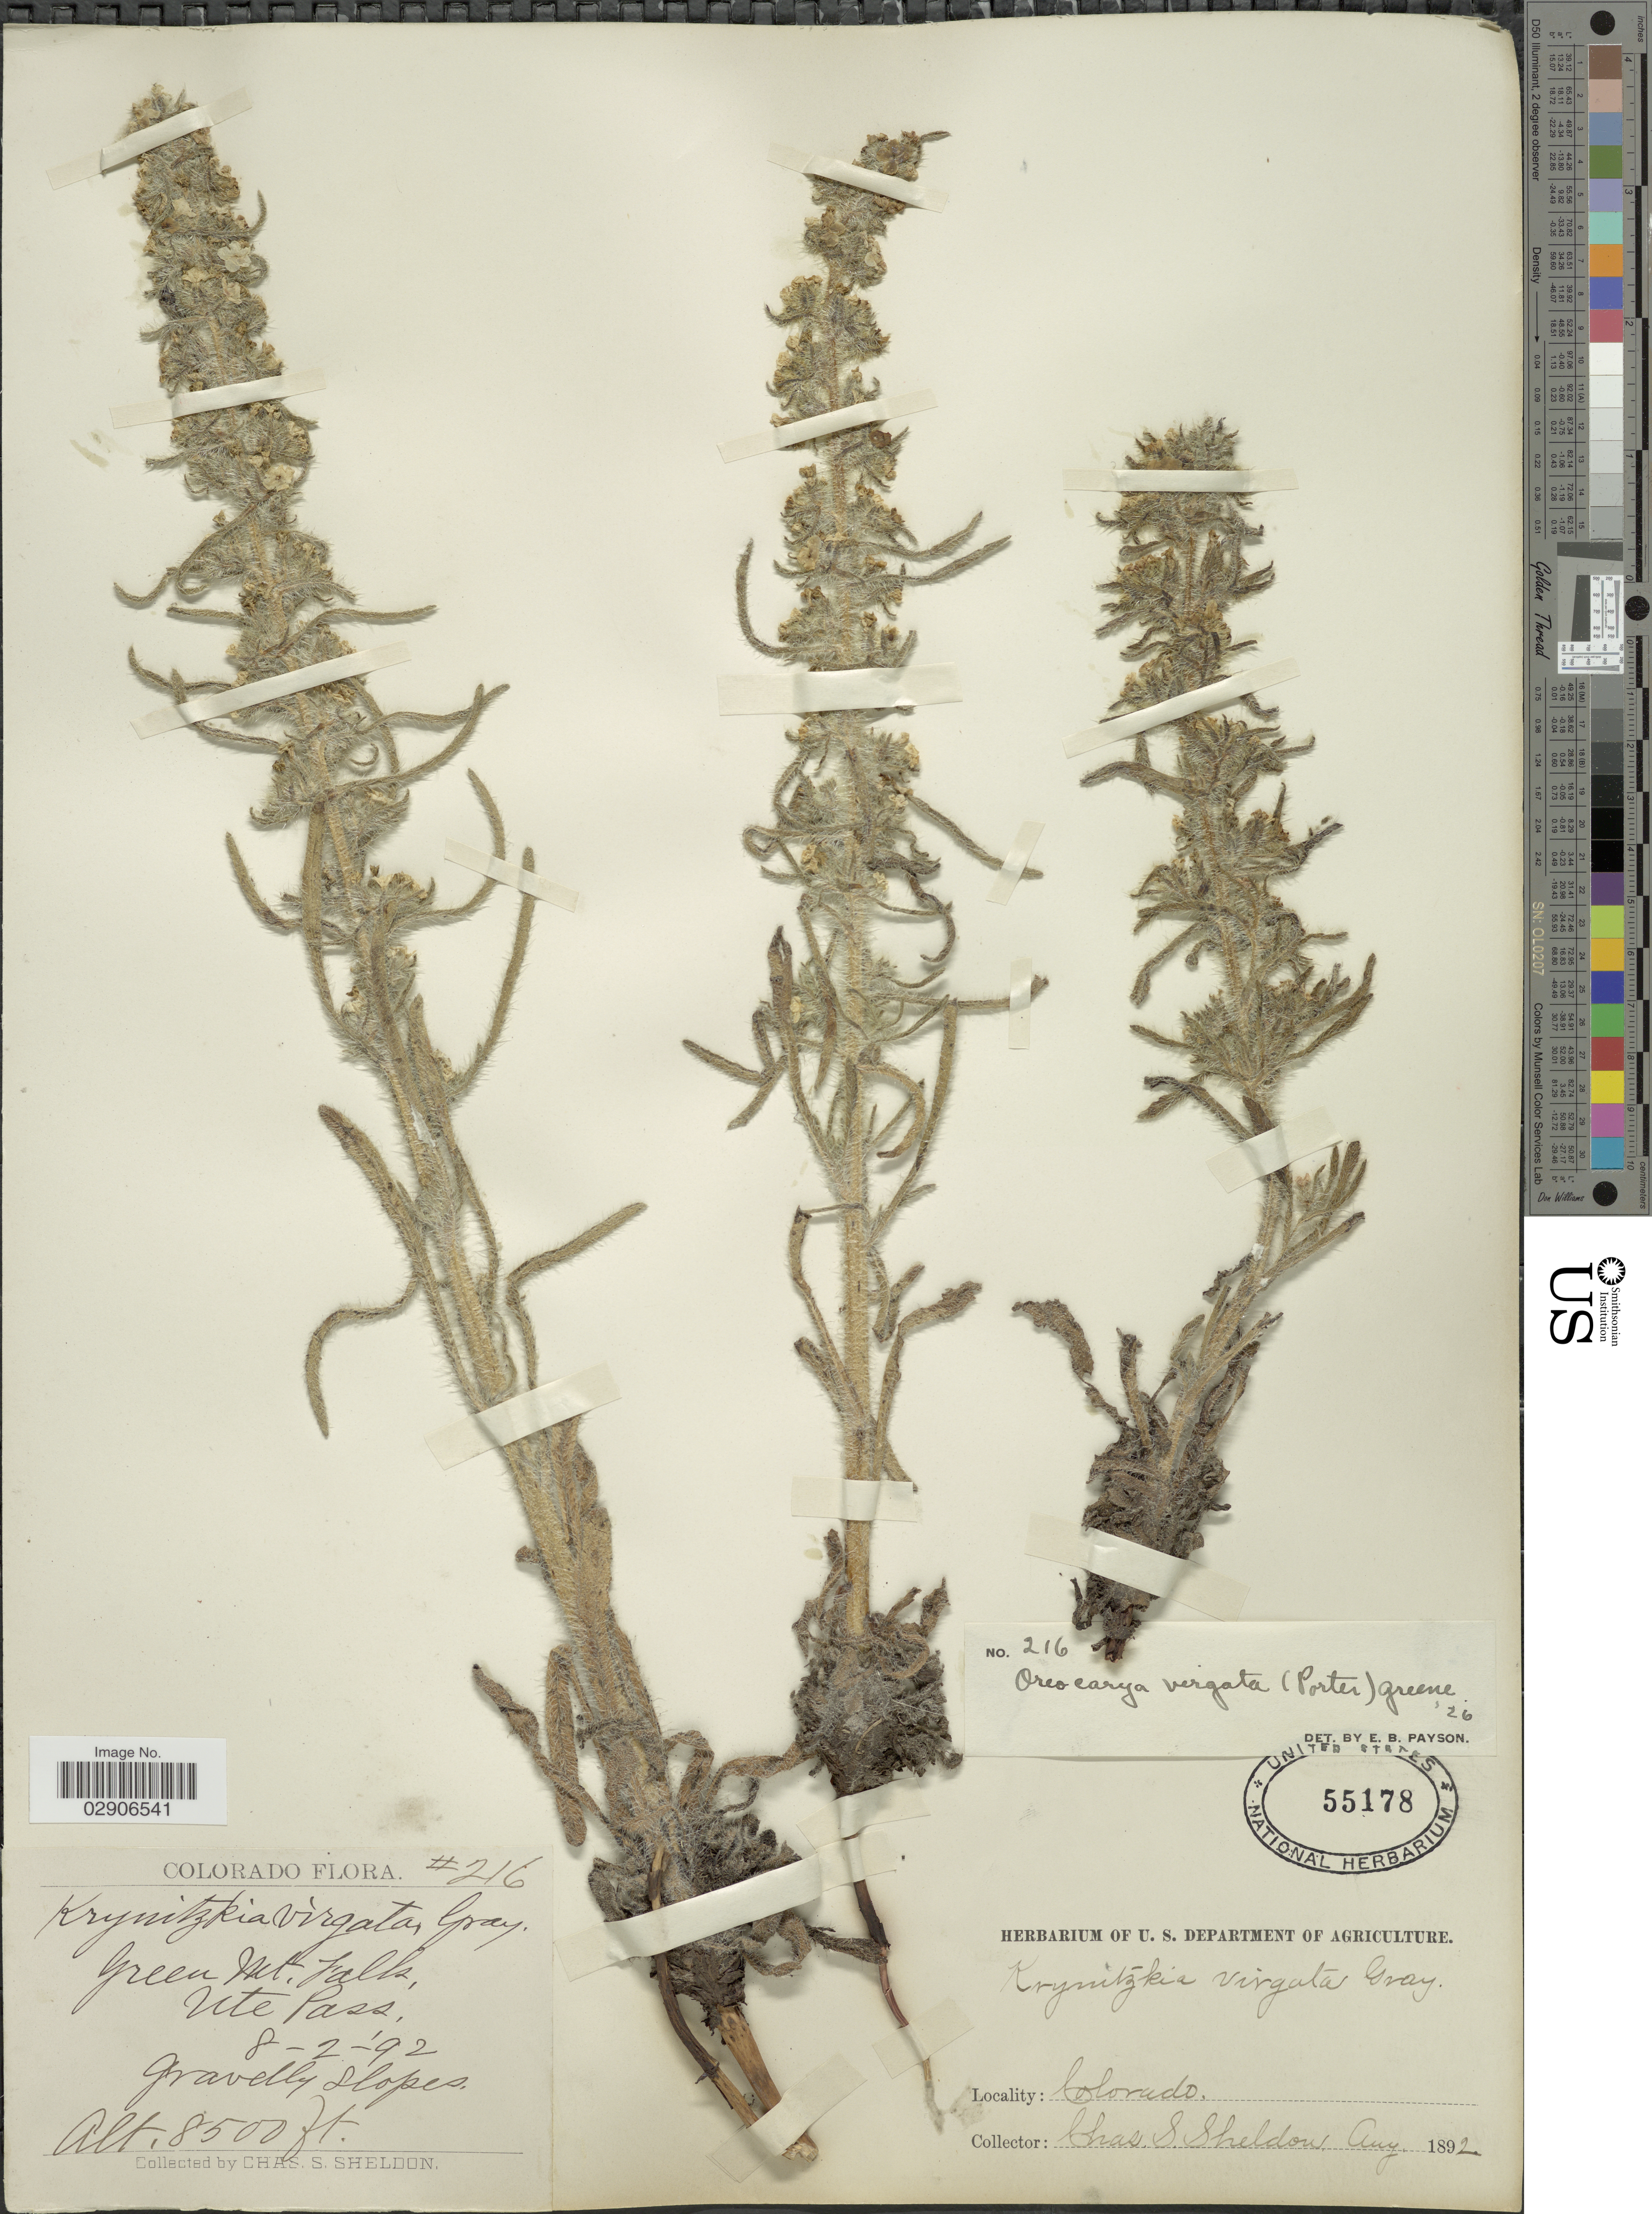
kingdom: Plantae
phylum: Tracheophyta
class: Magnoliopsida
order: Boraginales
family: Boraginaceae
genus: Oreocarya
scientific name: Oreocarya virgata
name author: (Porter) Greene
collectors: C. S. Sheldon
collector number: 216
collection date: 1892-08-02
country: United States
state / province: Colorado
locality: Green Mt. Falls, Ute Pass. Gravelly slopes.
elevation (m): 2591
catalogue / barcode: US 55178